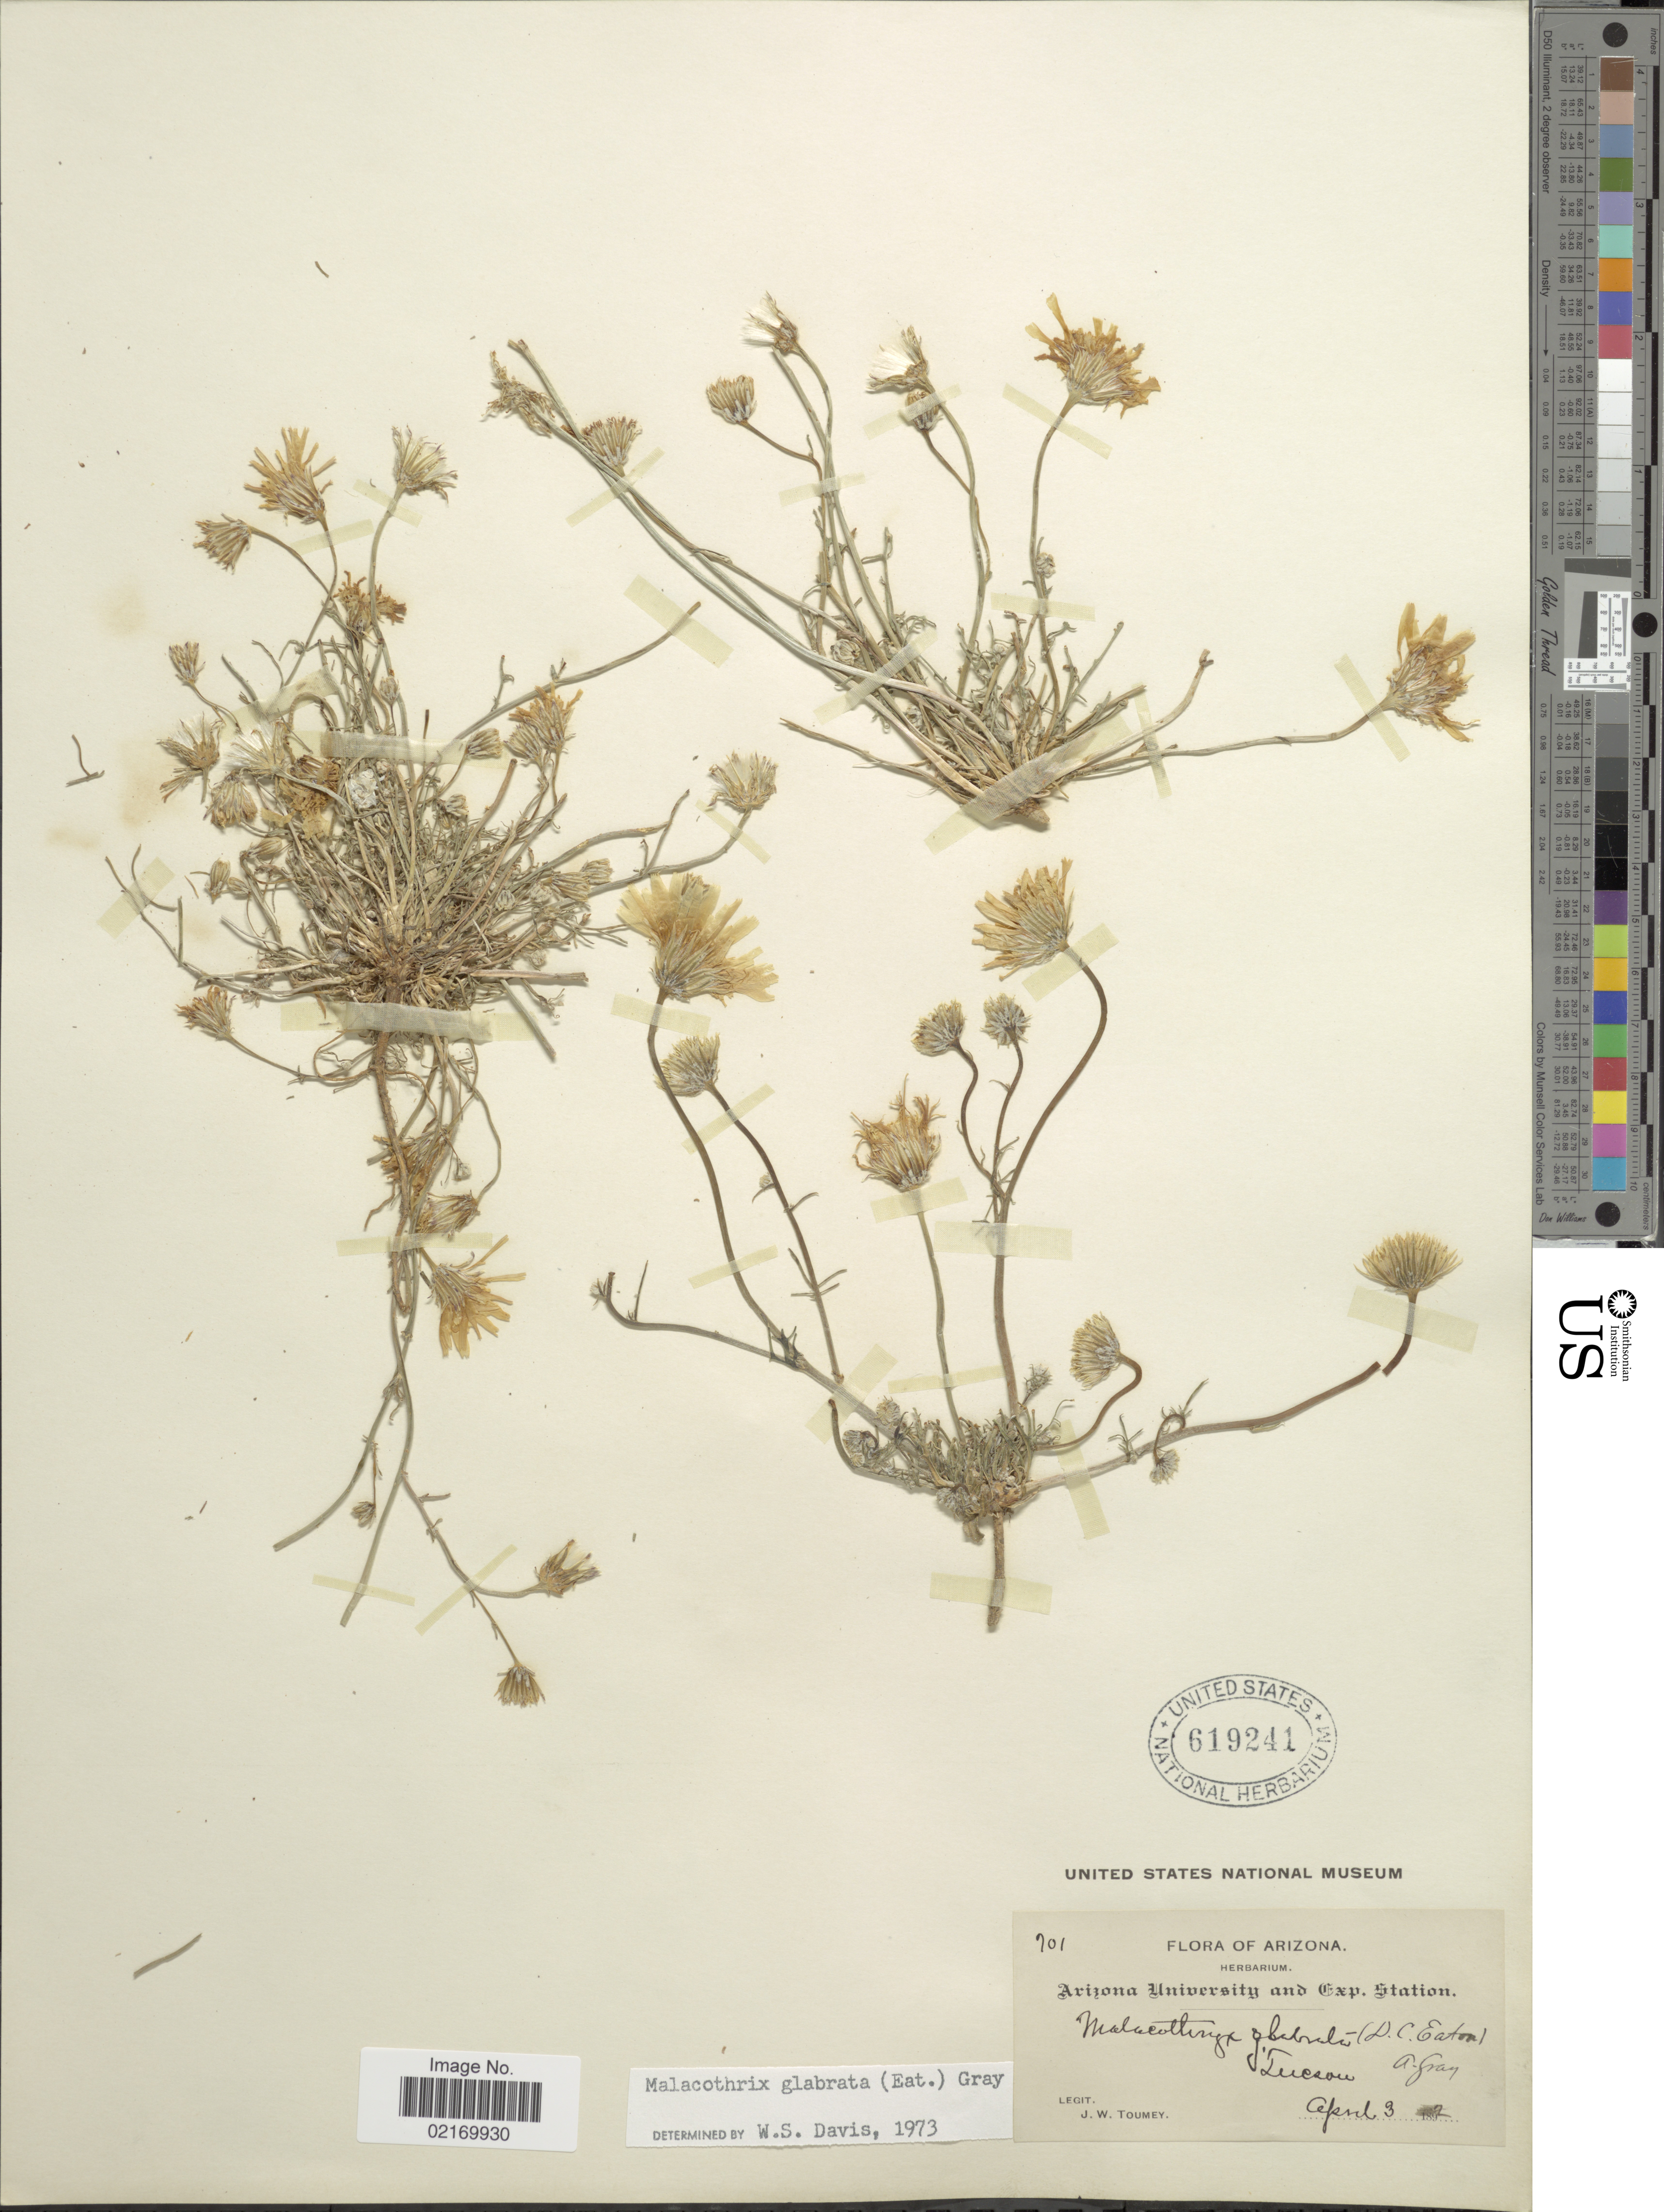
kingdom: Plantae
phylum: Tracheophyta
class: Magnoliopsida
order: Asterales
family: Asteraceae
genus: Malacothrix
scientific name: Malacothrix glabrata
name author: (A. Gray ex D.C. Eaton) A. Gray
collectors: J. W. Toumey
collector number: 701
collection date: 1892-04-03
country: United States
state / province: Arizona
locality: Tucson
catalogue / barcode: US 619241